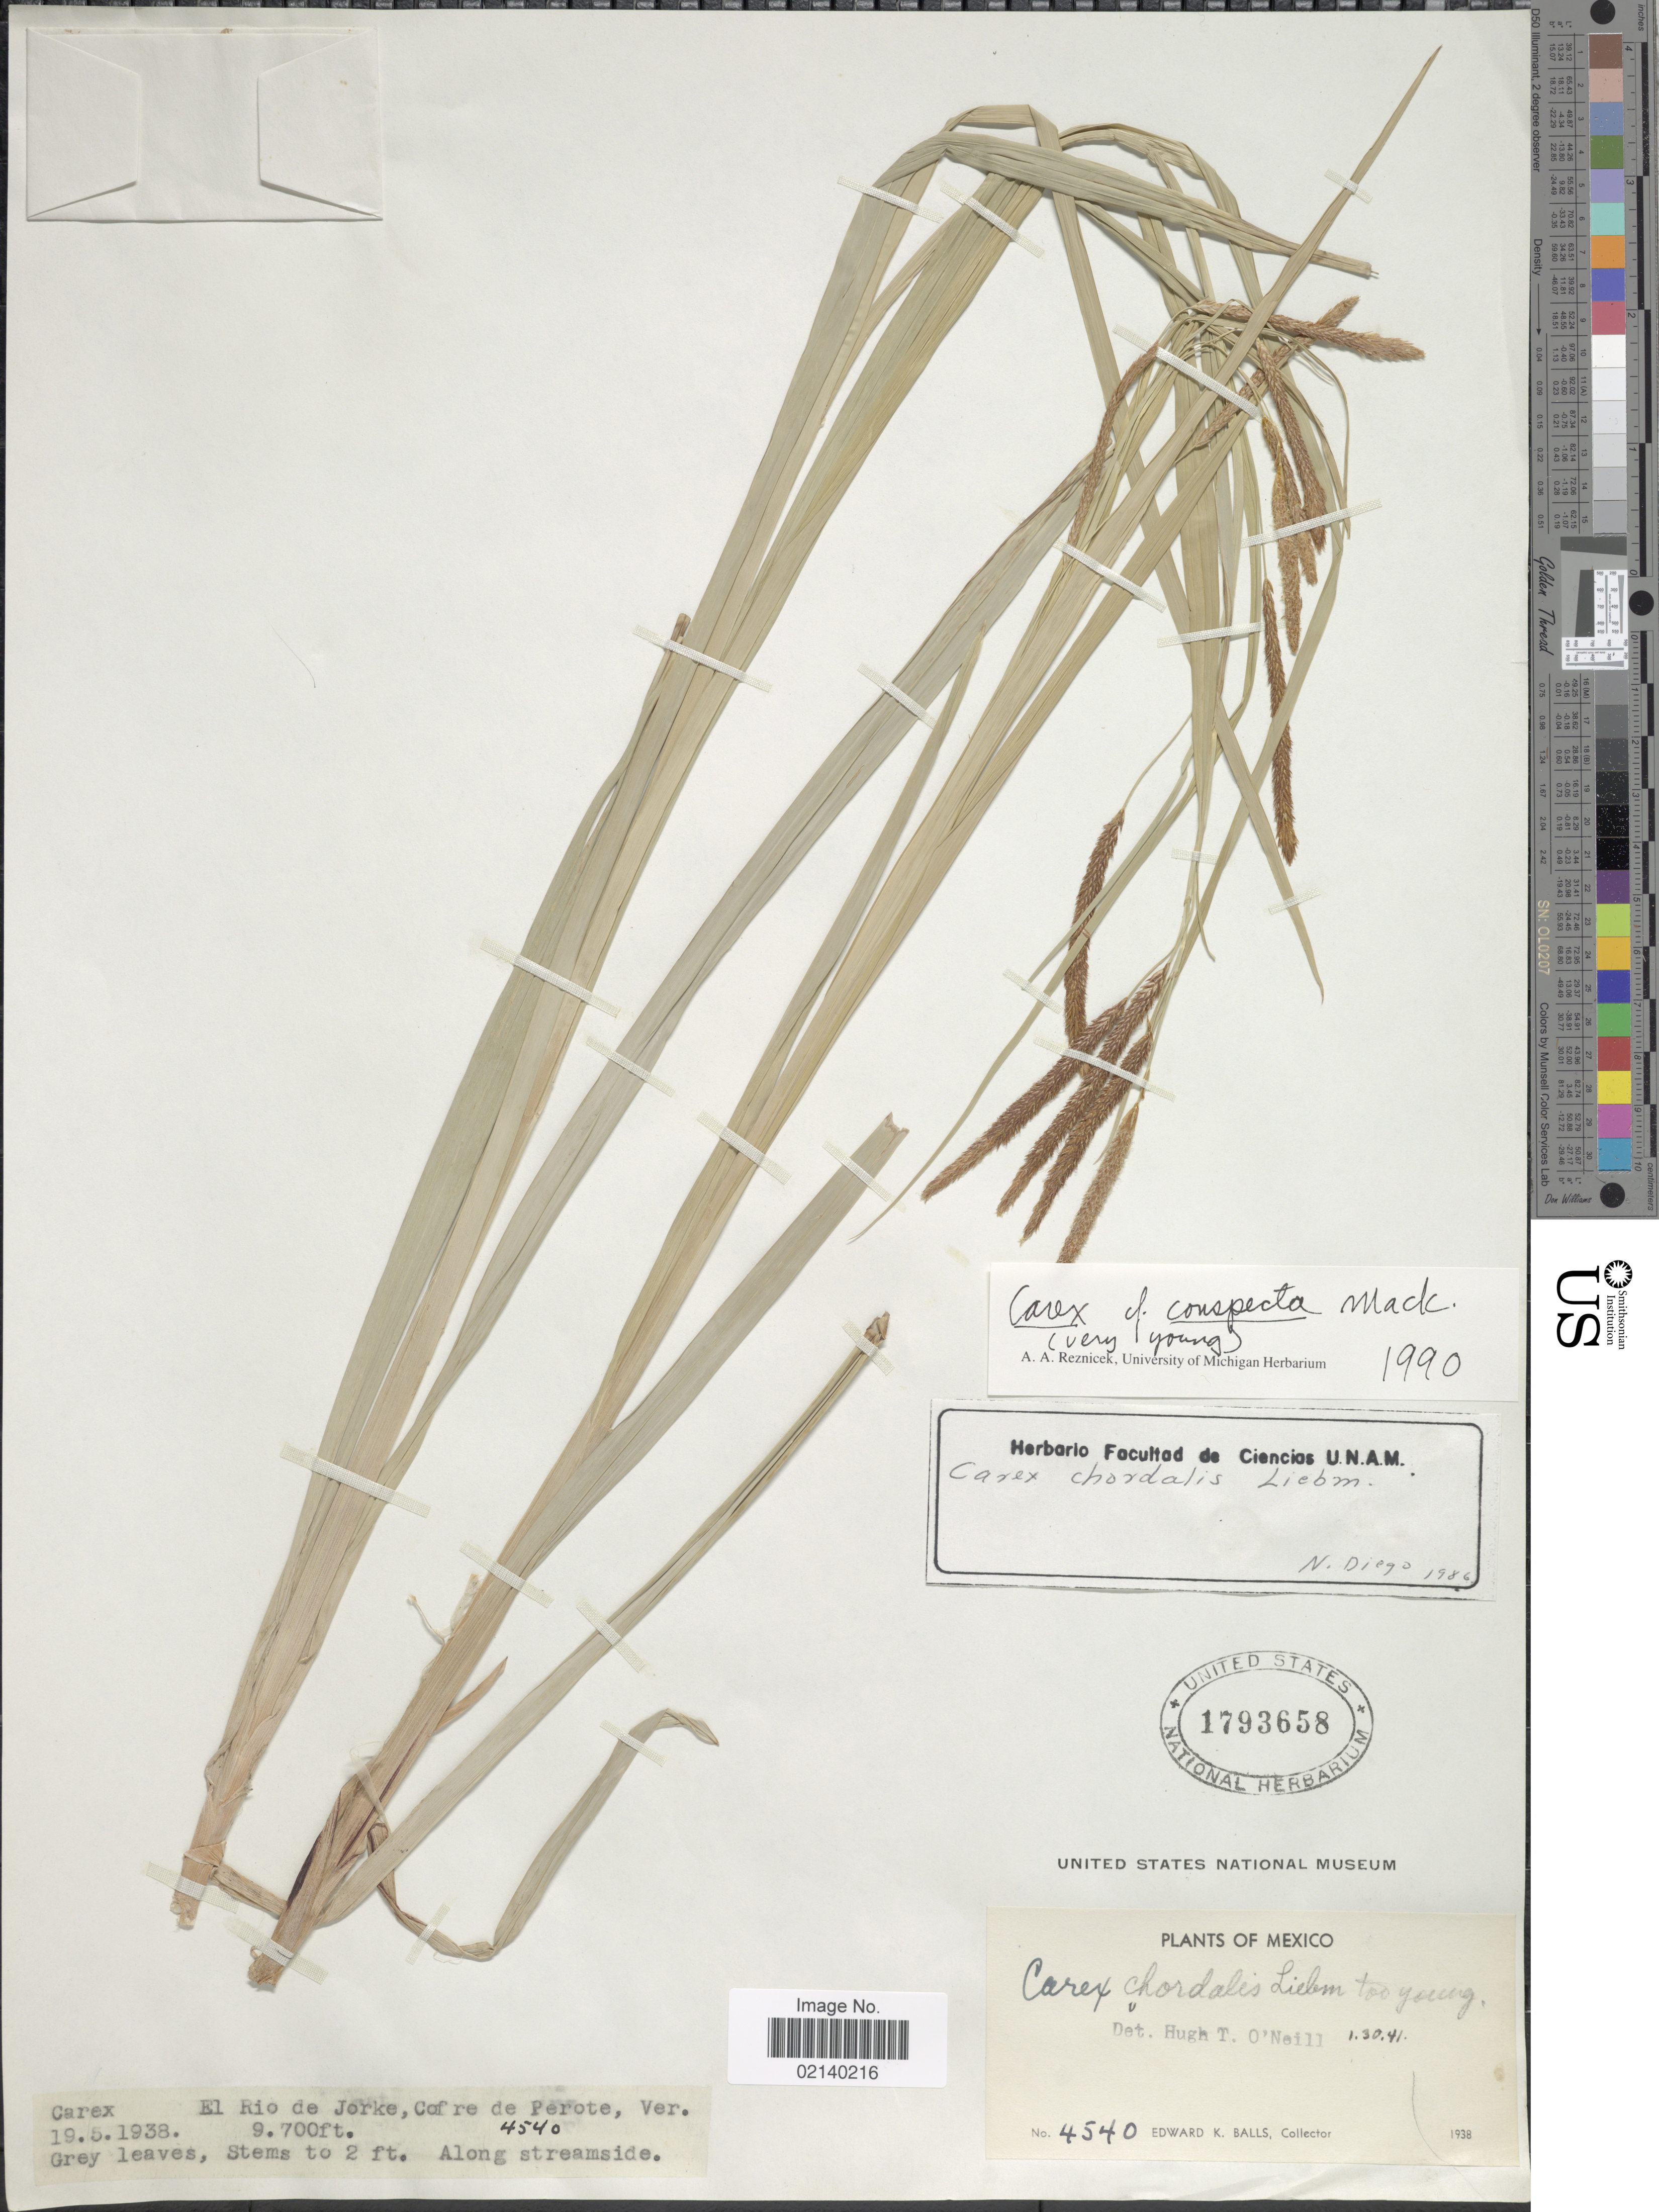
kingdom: Plantae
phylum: Tracheophyta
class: Liliopsida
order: Poales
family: Cyperaceae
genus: Carex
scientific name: Carex conspecta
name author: Mack.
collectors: E. K. Balls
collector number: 4540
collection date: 1938-05-19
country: Mexico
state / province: Veracruz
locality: El Rio de Jorke, Cofre de Perote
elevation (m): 2957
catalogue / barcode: US 1793658